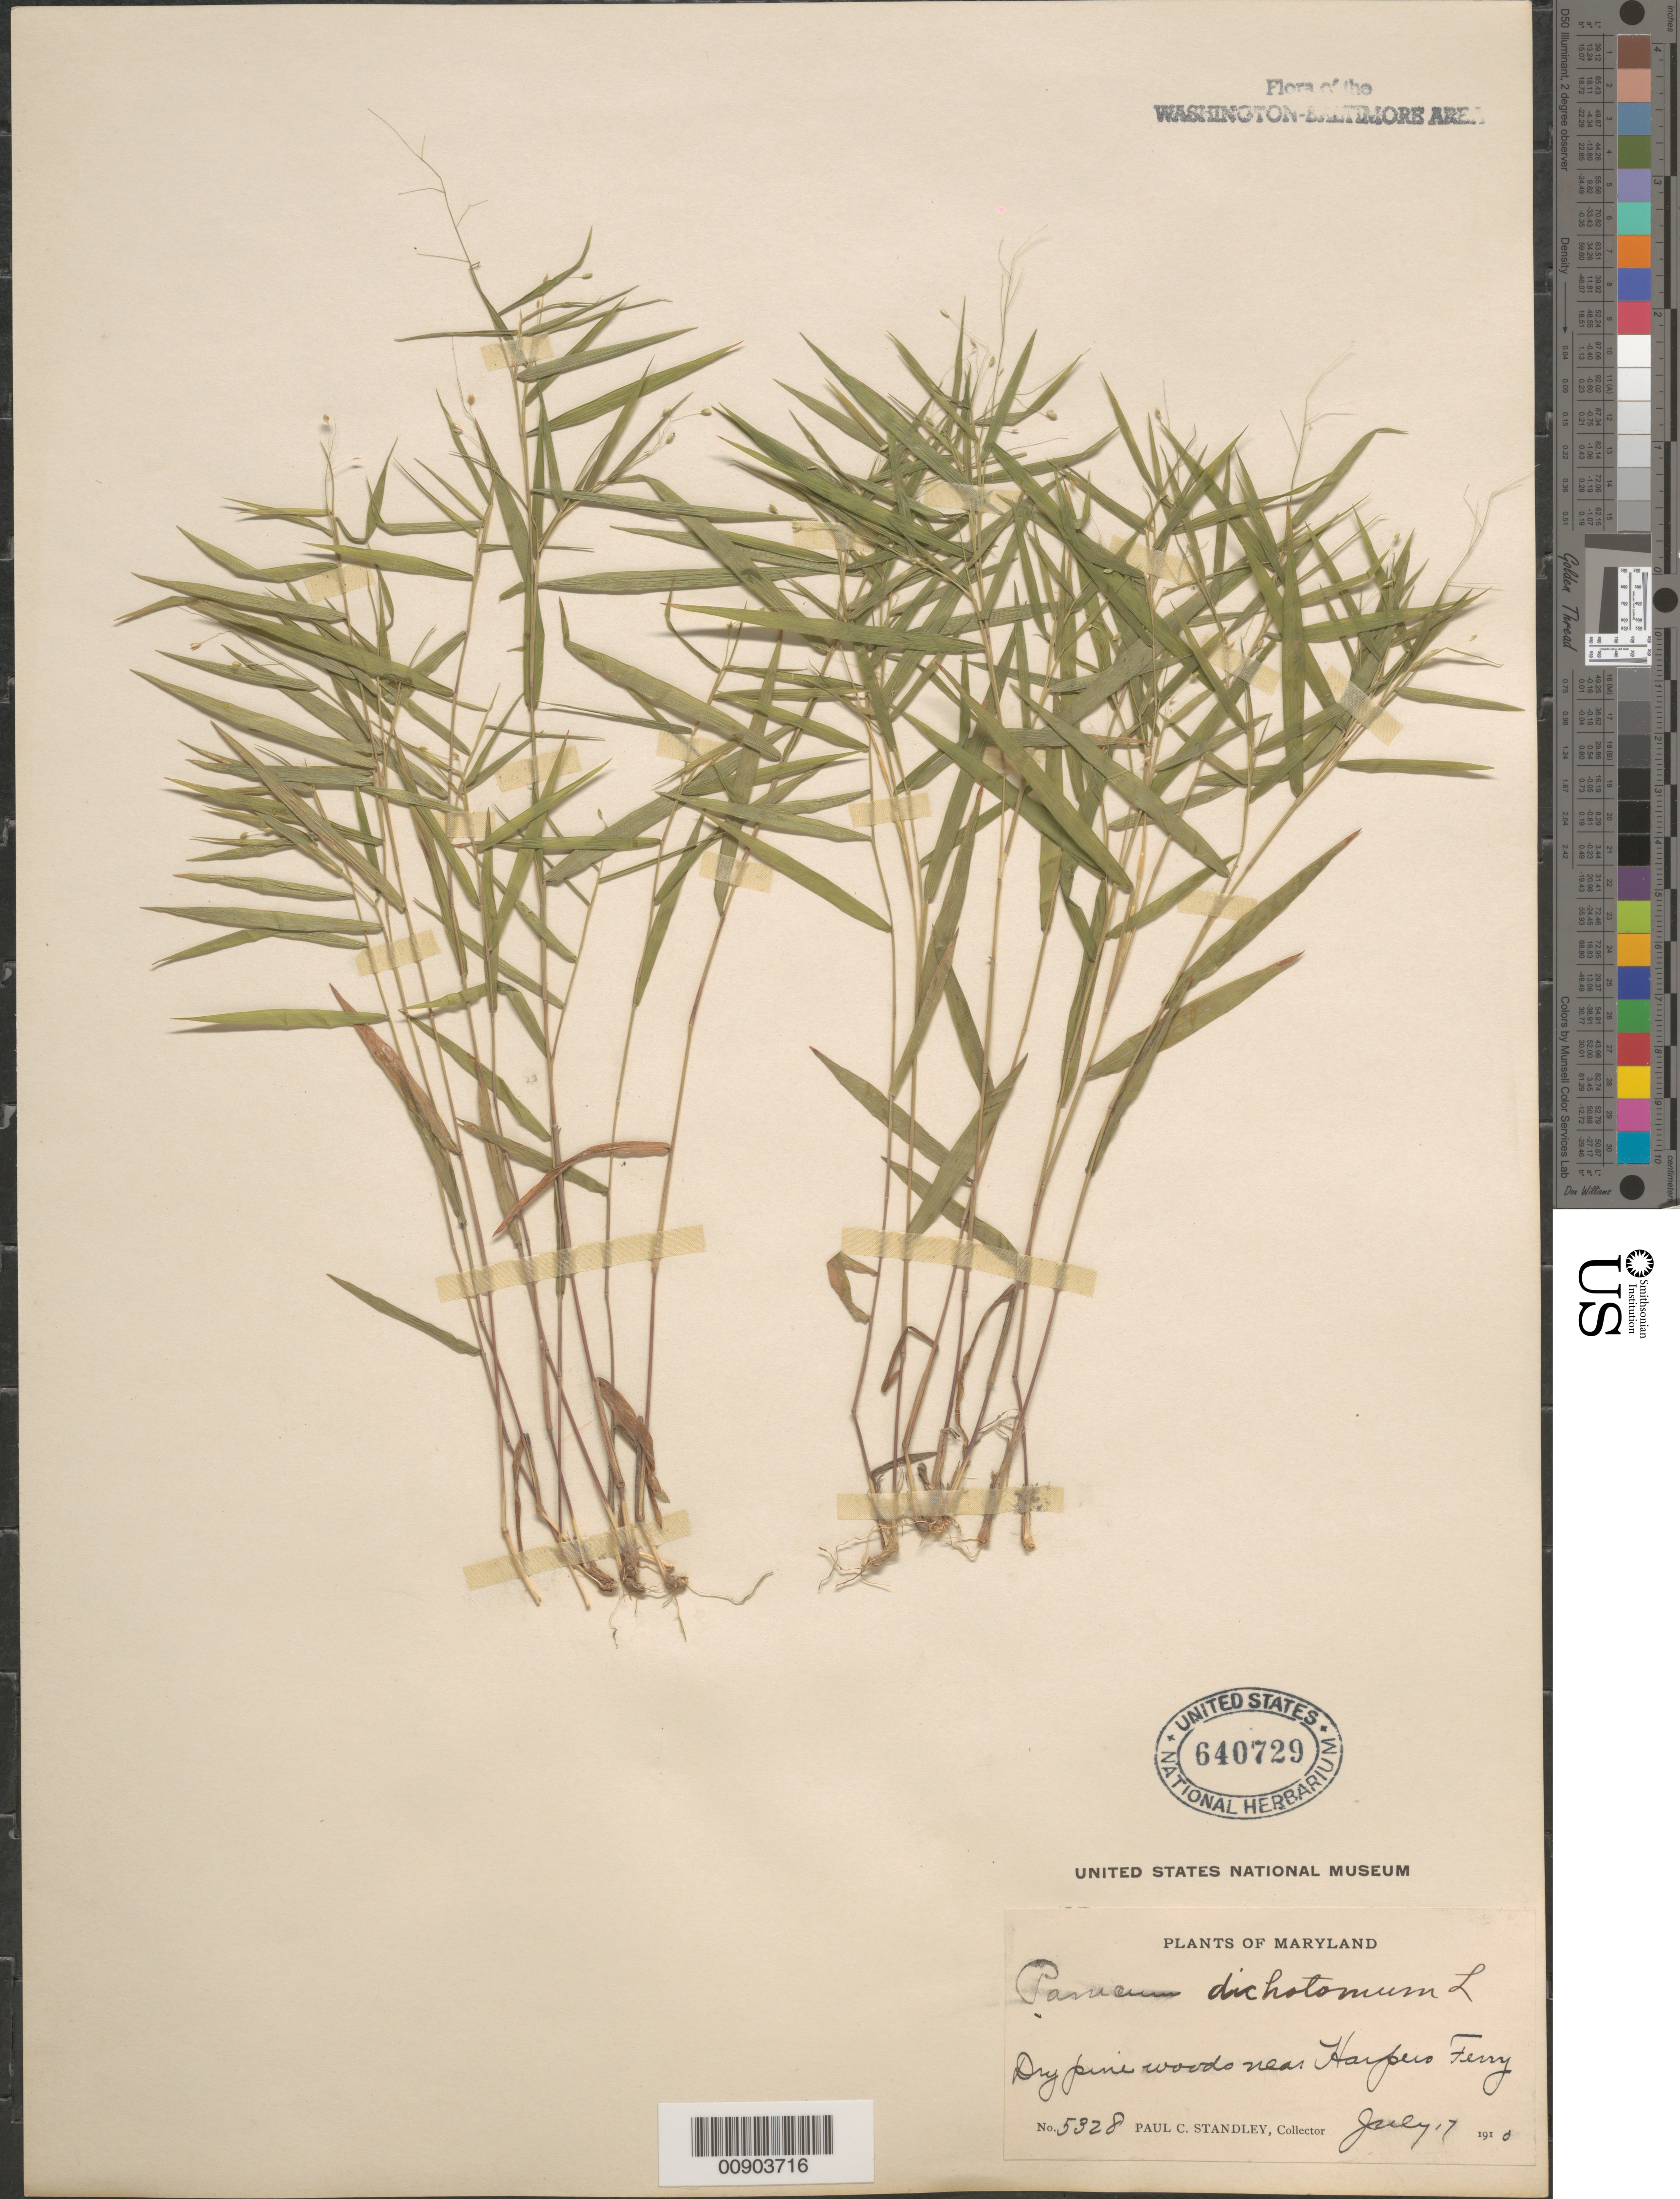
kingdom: Plantae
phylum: Tracheophyta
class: Liliopsida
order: Poales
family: Poaceae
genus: Dichanthelium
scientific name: Dichanthelium dichotomum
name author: (L.) Gould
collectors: P. C. Standley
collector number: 5328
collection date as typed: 17 Jul 1910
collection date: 1910-07-17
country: United States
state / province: Maryland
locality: Near Harpers Ferry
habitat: Dry pine woods.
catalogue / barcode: US 640729